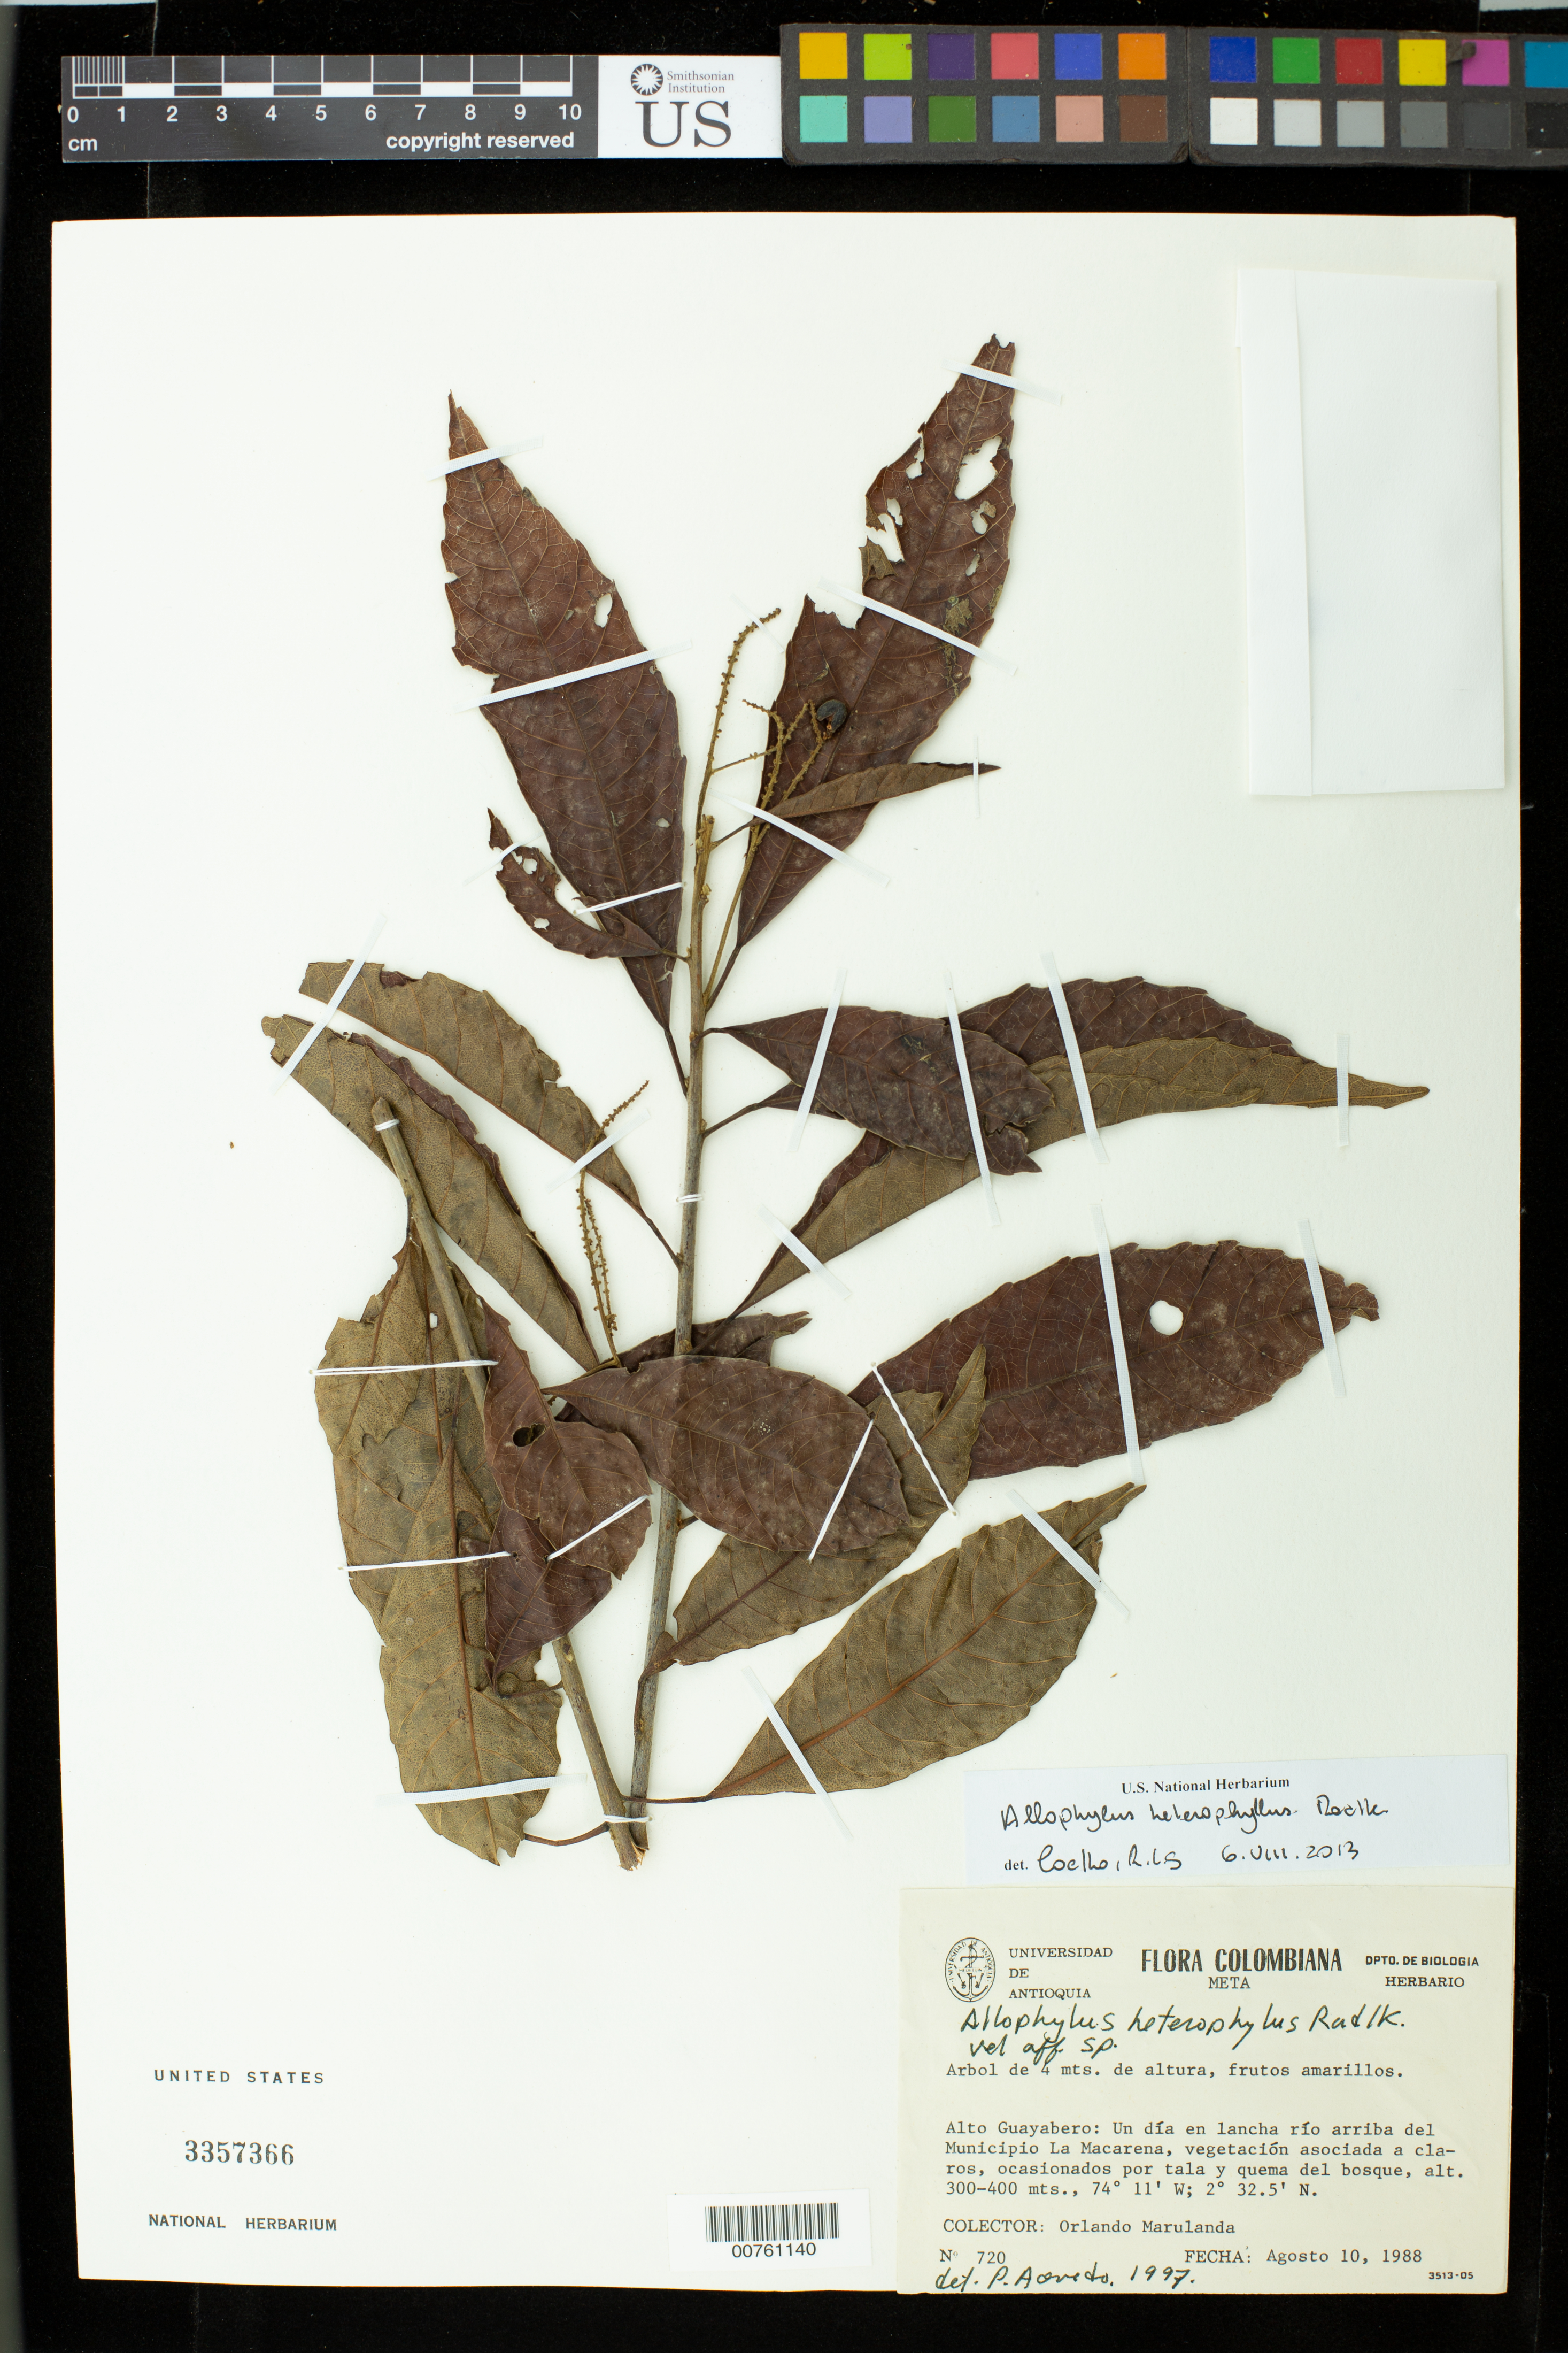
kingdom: Plantae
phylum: Tracheophyta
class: Magnoliopsida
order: Sapindales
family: Sapindaceae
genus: Allophylus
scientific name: Allophylus heterophyllus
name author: (Cambess.) Radlk.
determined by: Coelho, Rubens L. G.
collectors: O. Marulanda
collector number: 720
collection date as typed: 10 Aug 1988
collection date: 1988-08-10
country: Colombia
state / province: Meta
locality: Mun. La Macarena: Alto Guayabero, Un día en lancha río arriba.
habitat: Vegetación asociada a claros, ocasionados por tala y quema del bosque.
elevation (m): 300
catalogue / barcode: US 3357366